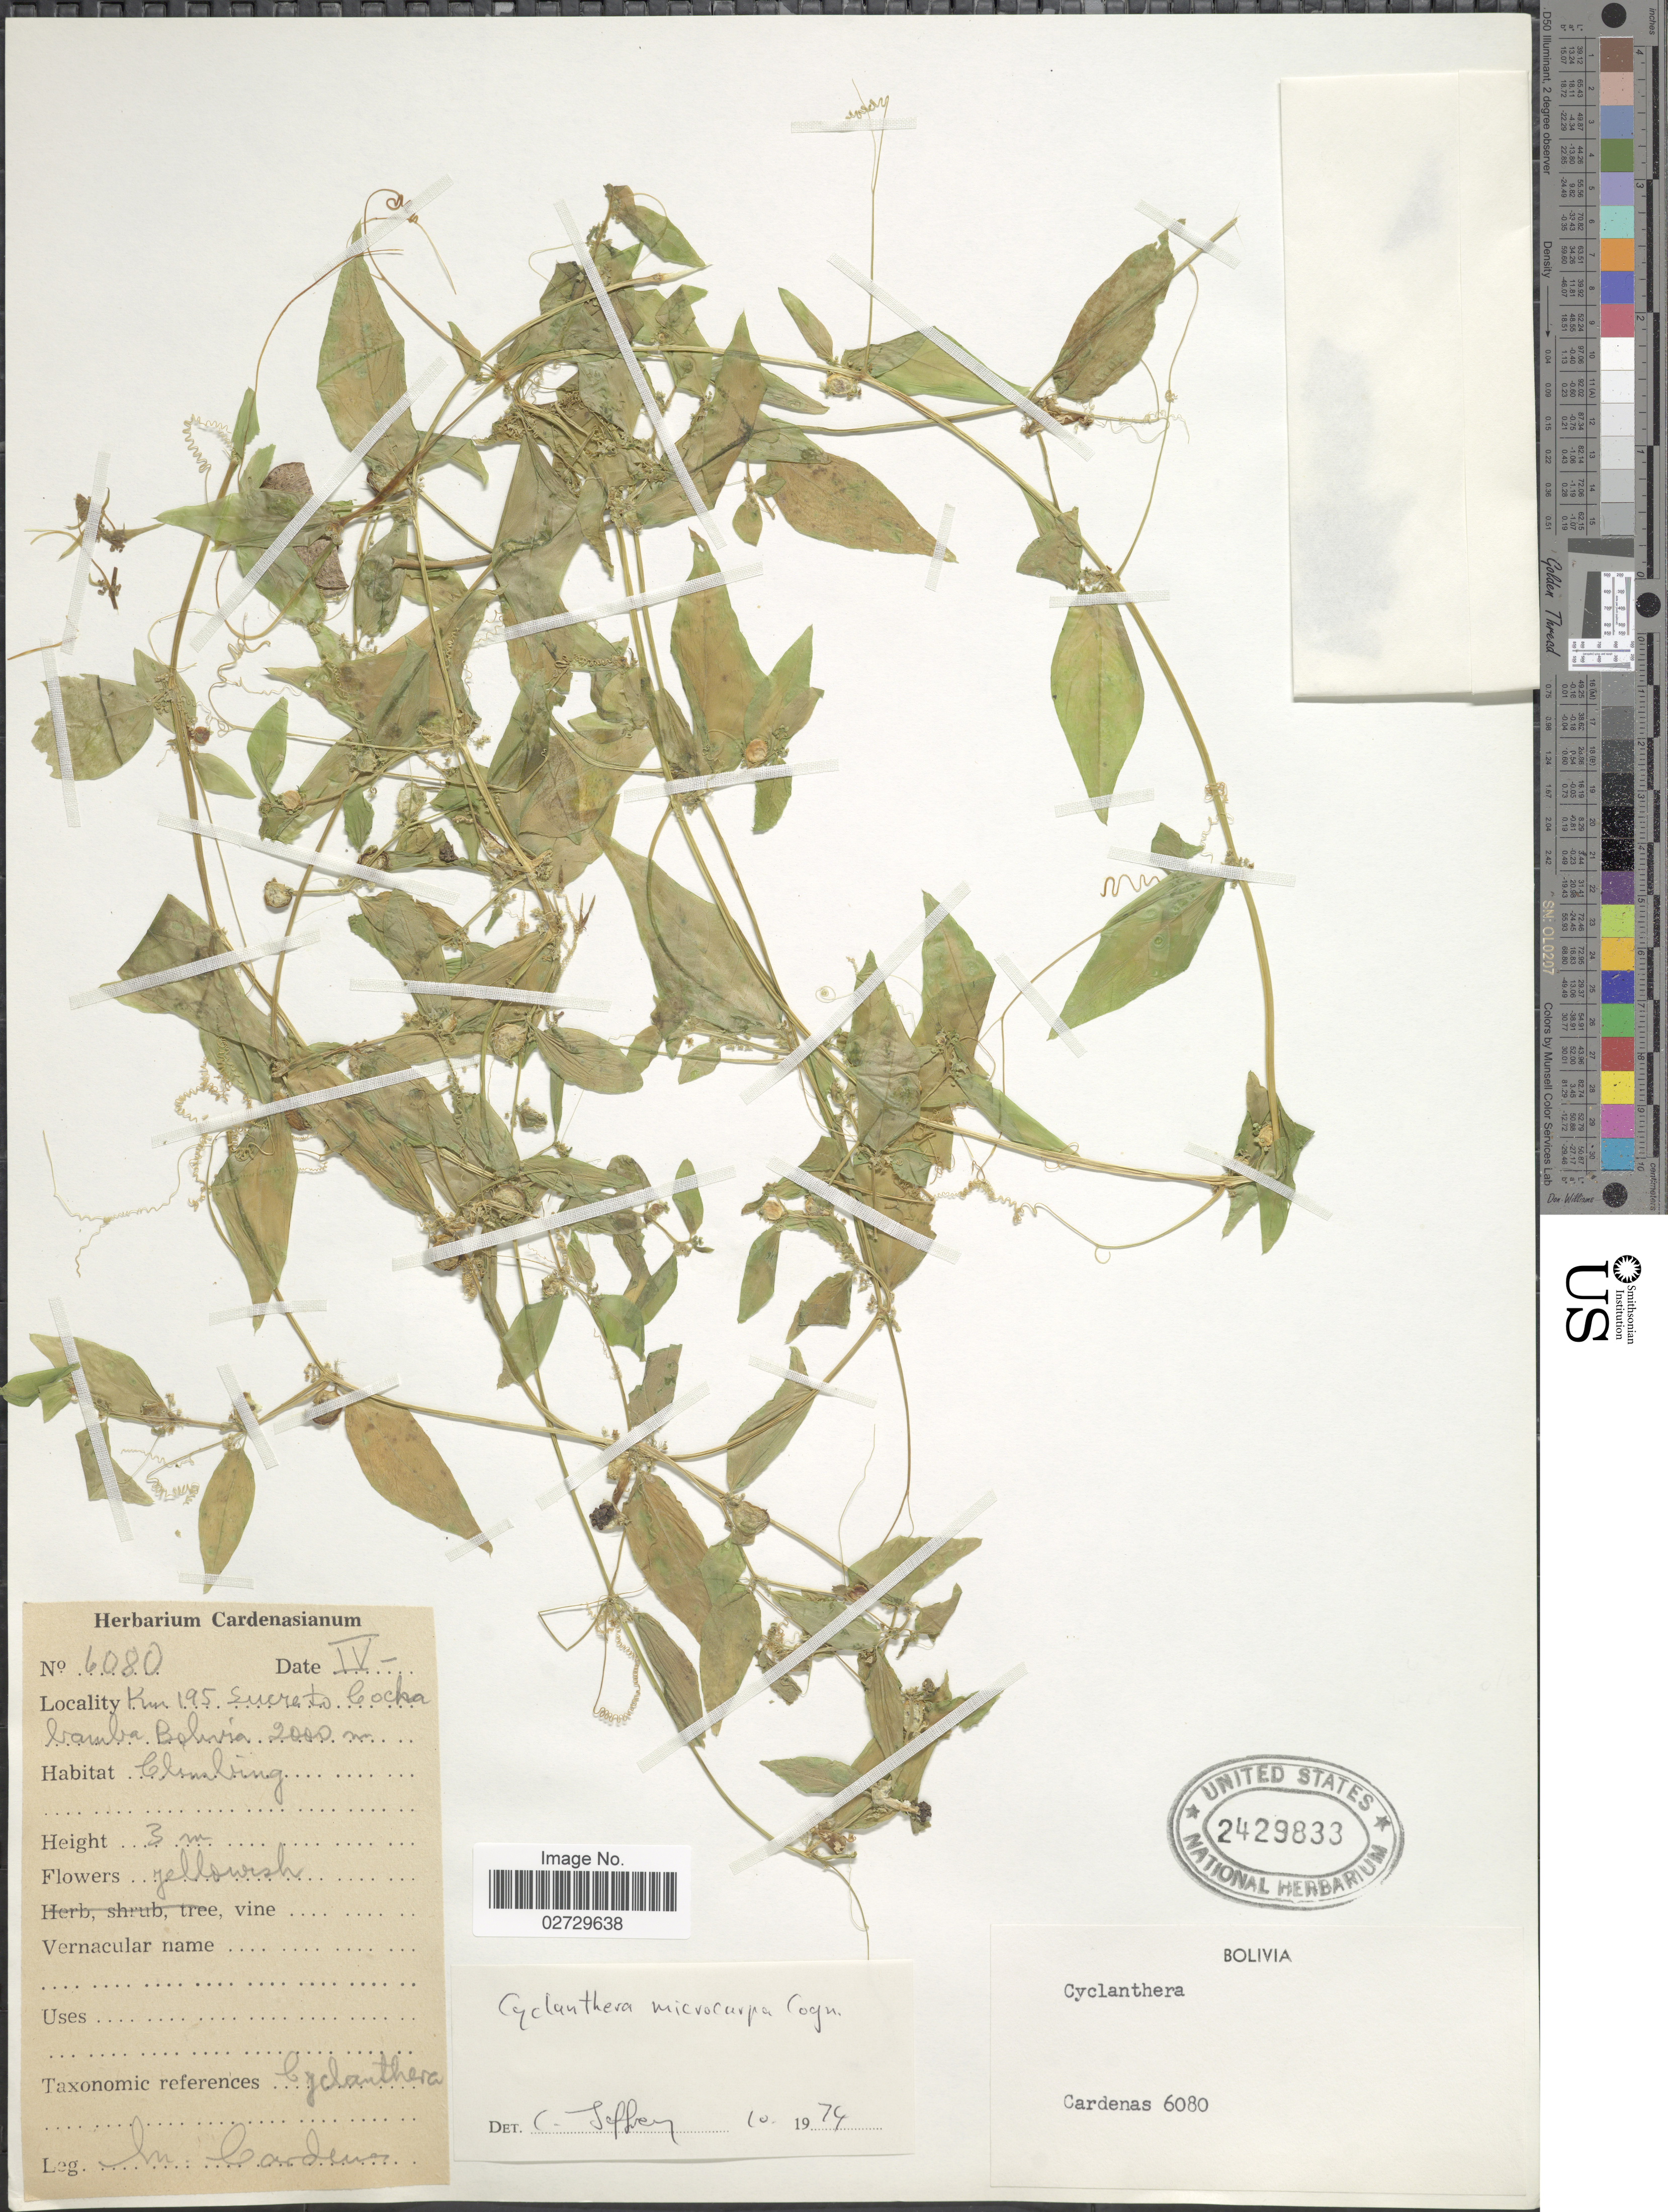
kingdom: Plantae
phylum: Tracheophyta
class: Magnoliopsida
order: Cucurbitales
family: Cucurbitaceae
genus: Cyclanthera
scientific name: Cyclanthera microcarpa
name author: Cogn.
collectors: M. Cárdenas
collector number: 6080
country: Bolivia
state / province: Cochabamba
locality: Km 195 Sucre to Cochabamba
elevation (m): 2000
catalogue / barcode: US 2429833